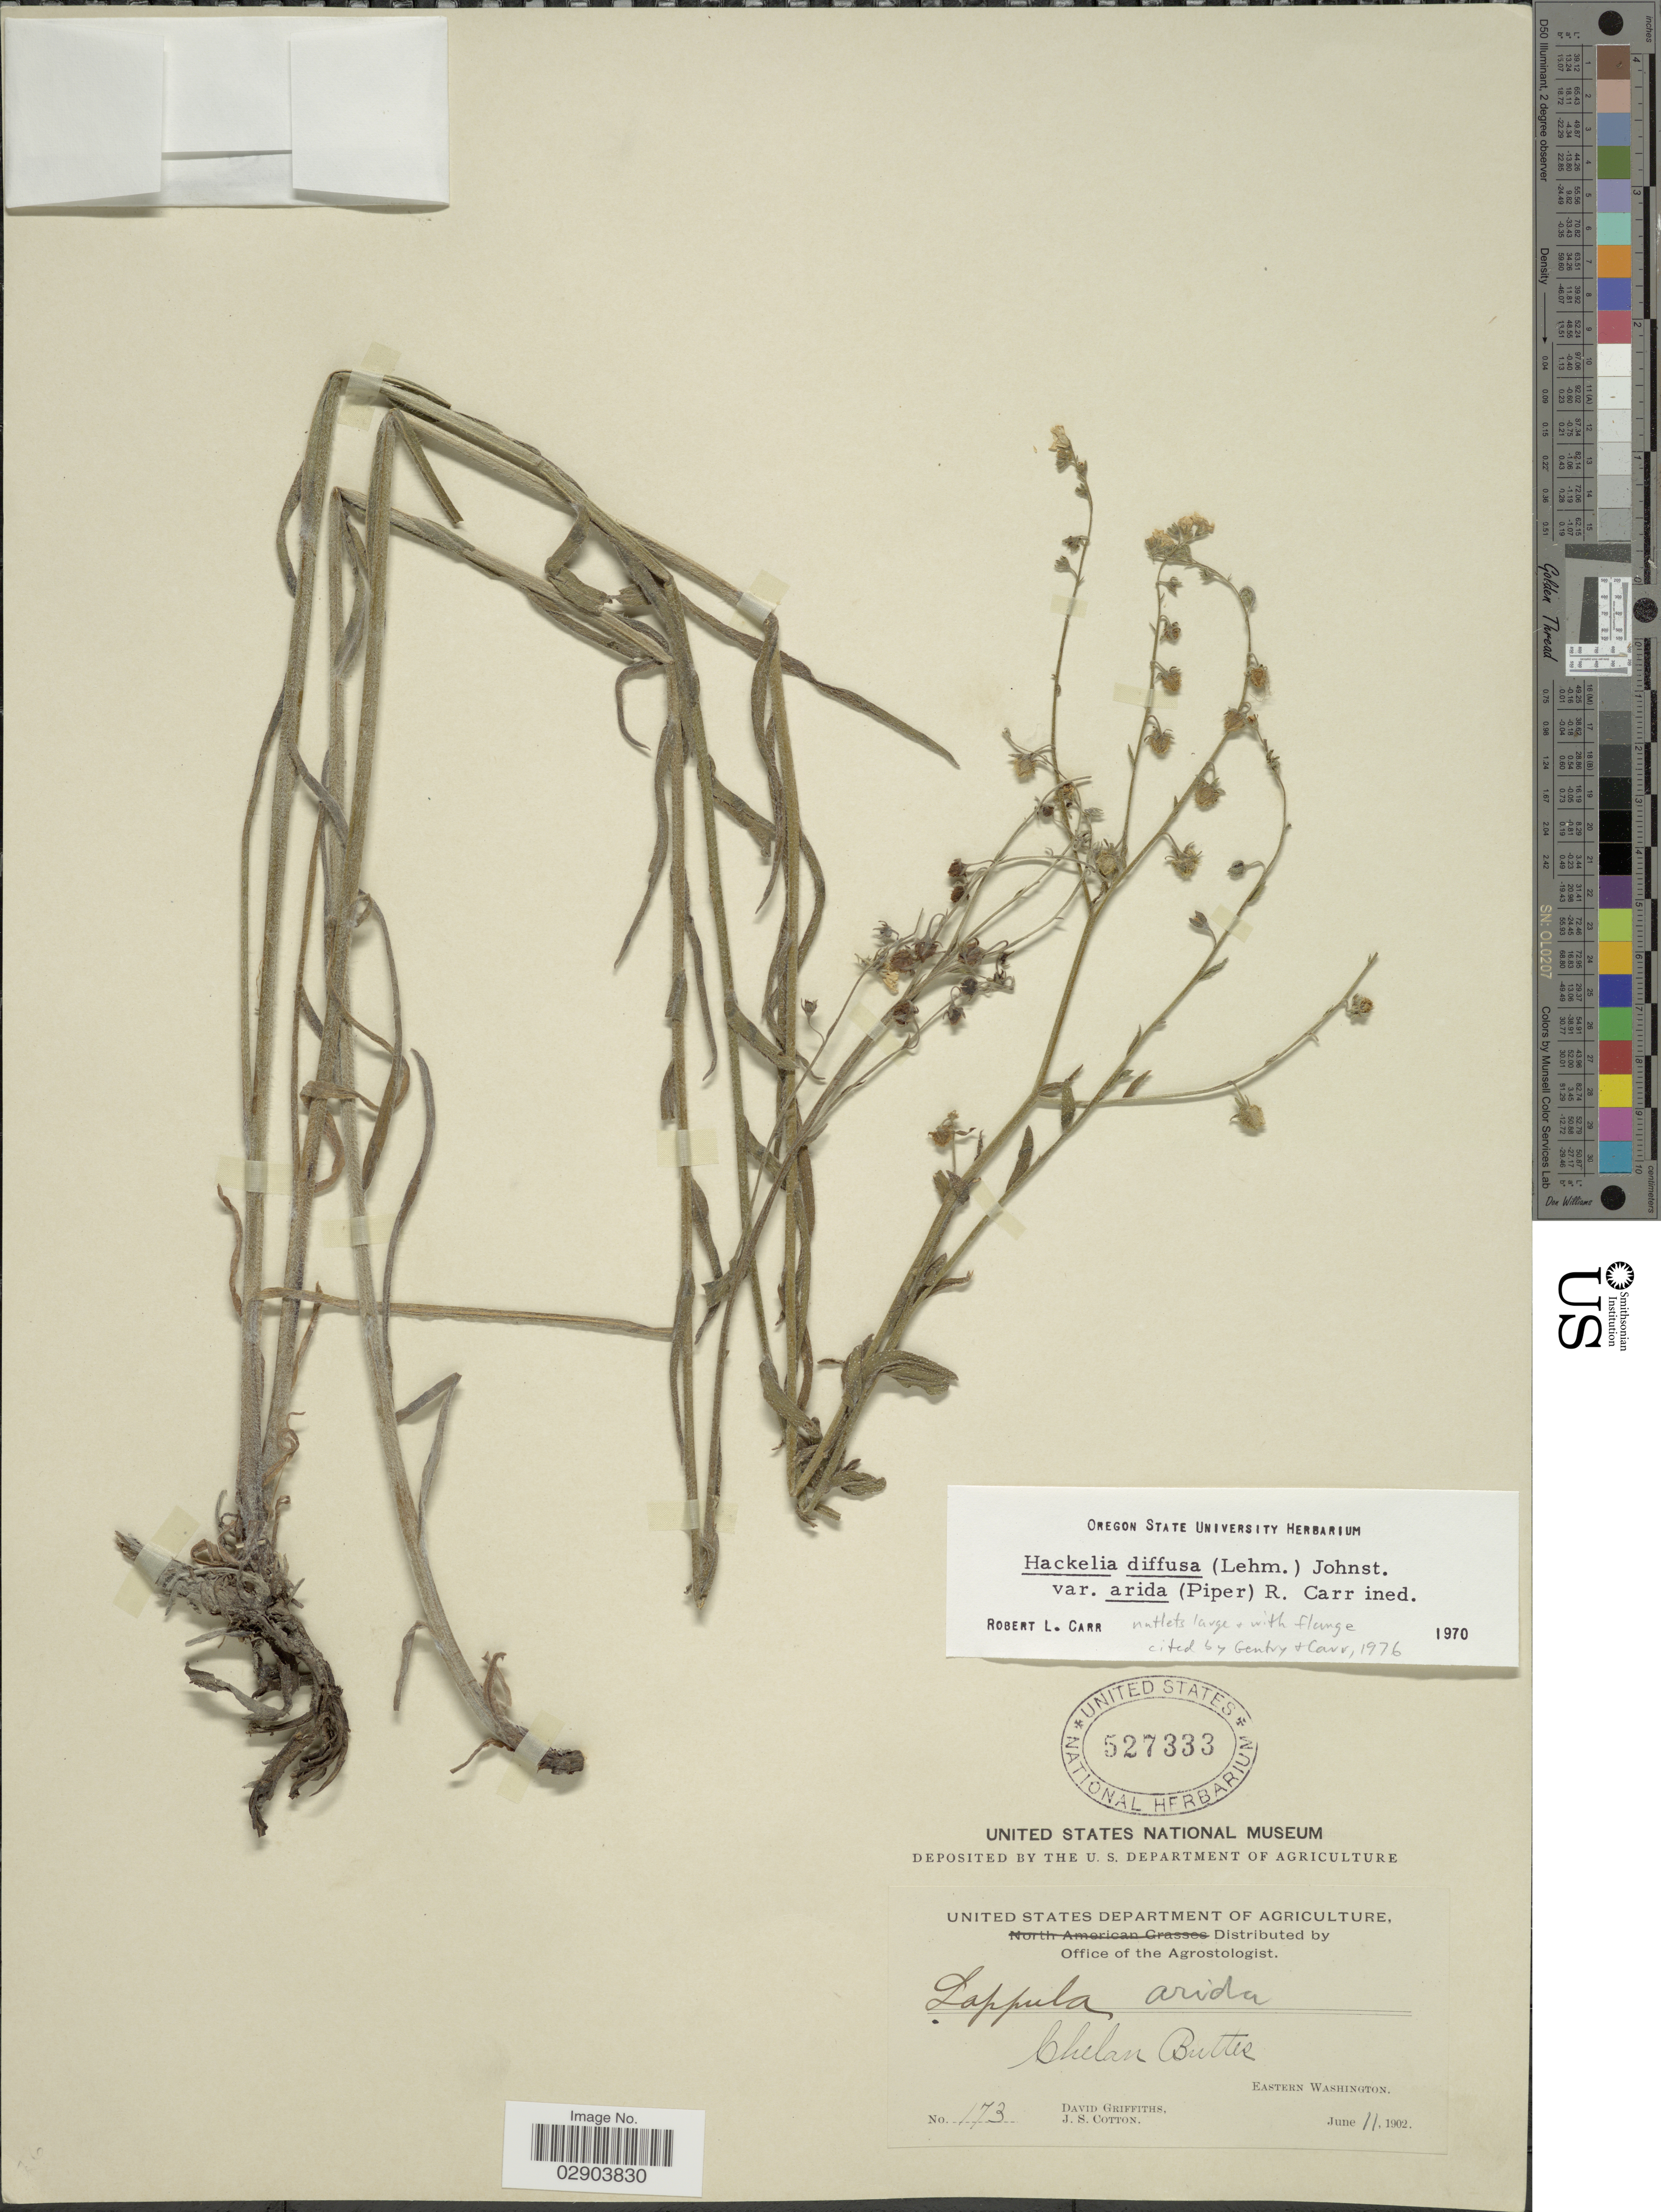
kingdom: Plantae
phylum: Tracheophyta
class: Magnoliopsida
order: Boraginales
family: Boraginaceae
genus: Hackelia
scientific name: Hackelia diffusa var. arida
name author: (Piper) Carr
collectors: D. Griffiths & J. S. Cotton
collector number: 173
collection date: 1902-06-11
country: United States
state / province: Washington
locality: Chelan Butter, Eastern Washington.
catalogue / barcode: US 527333